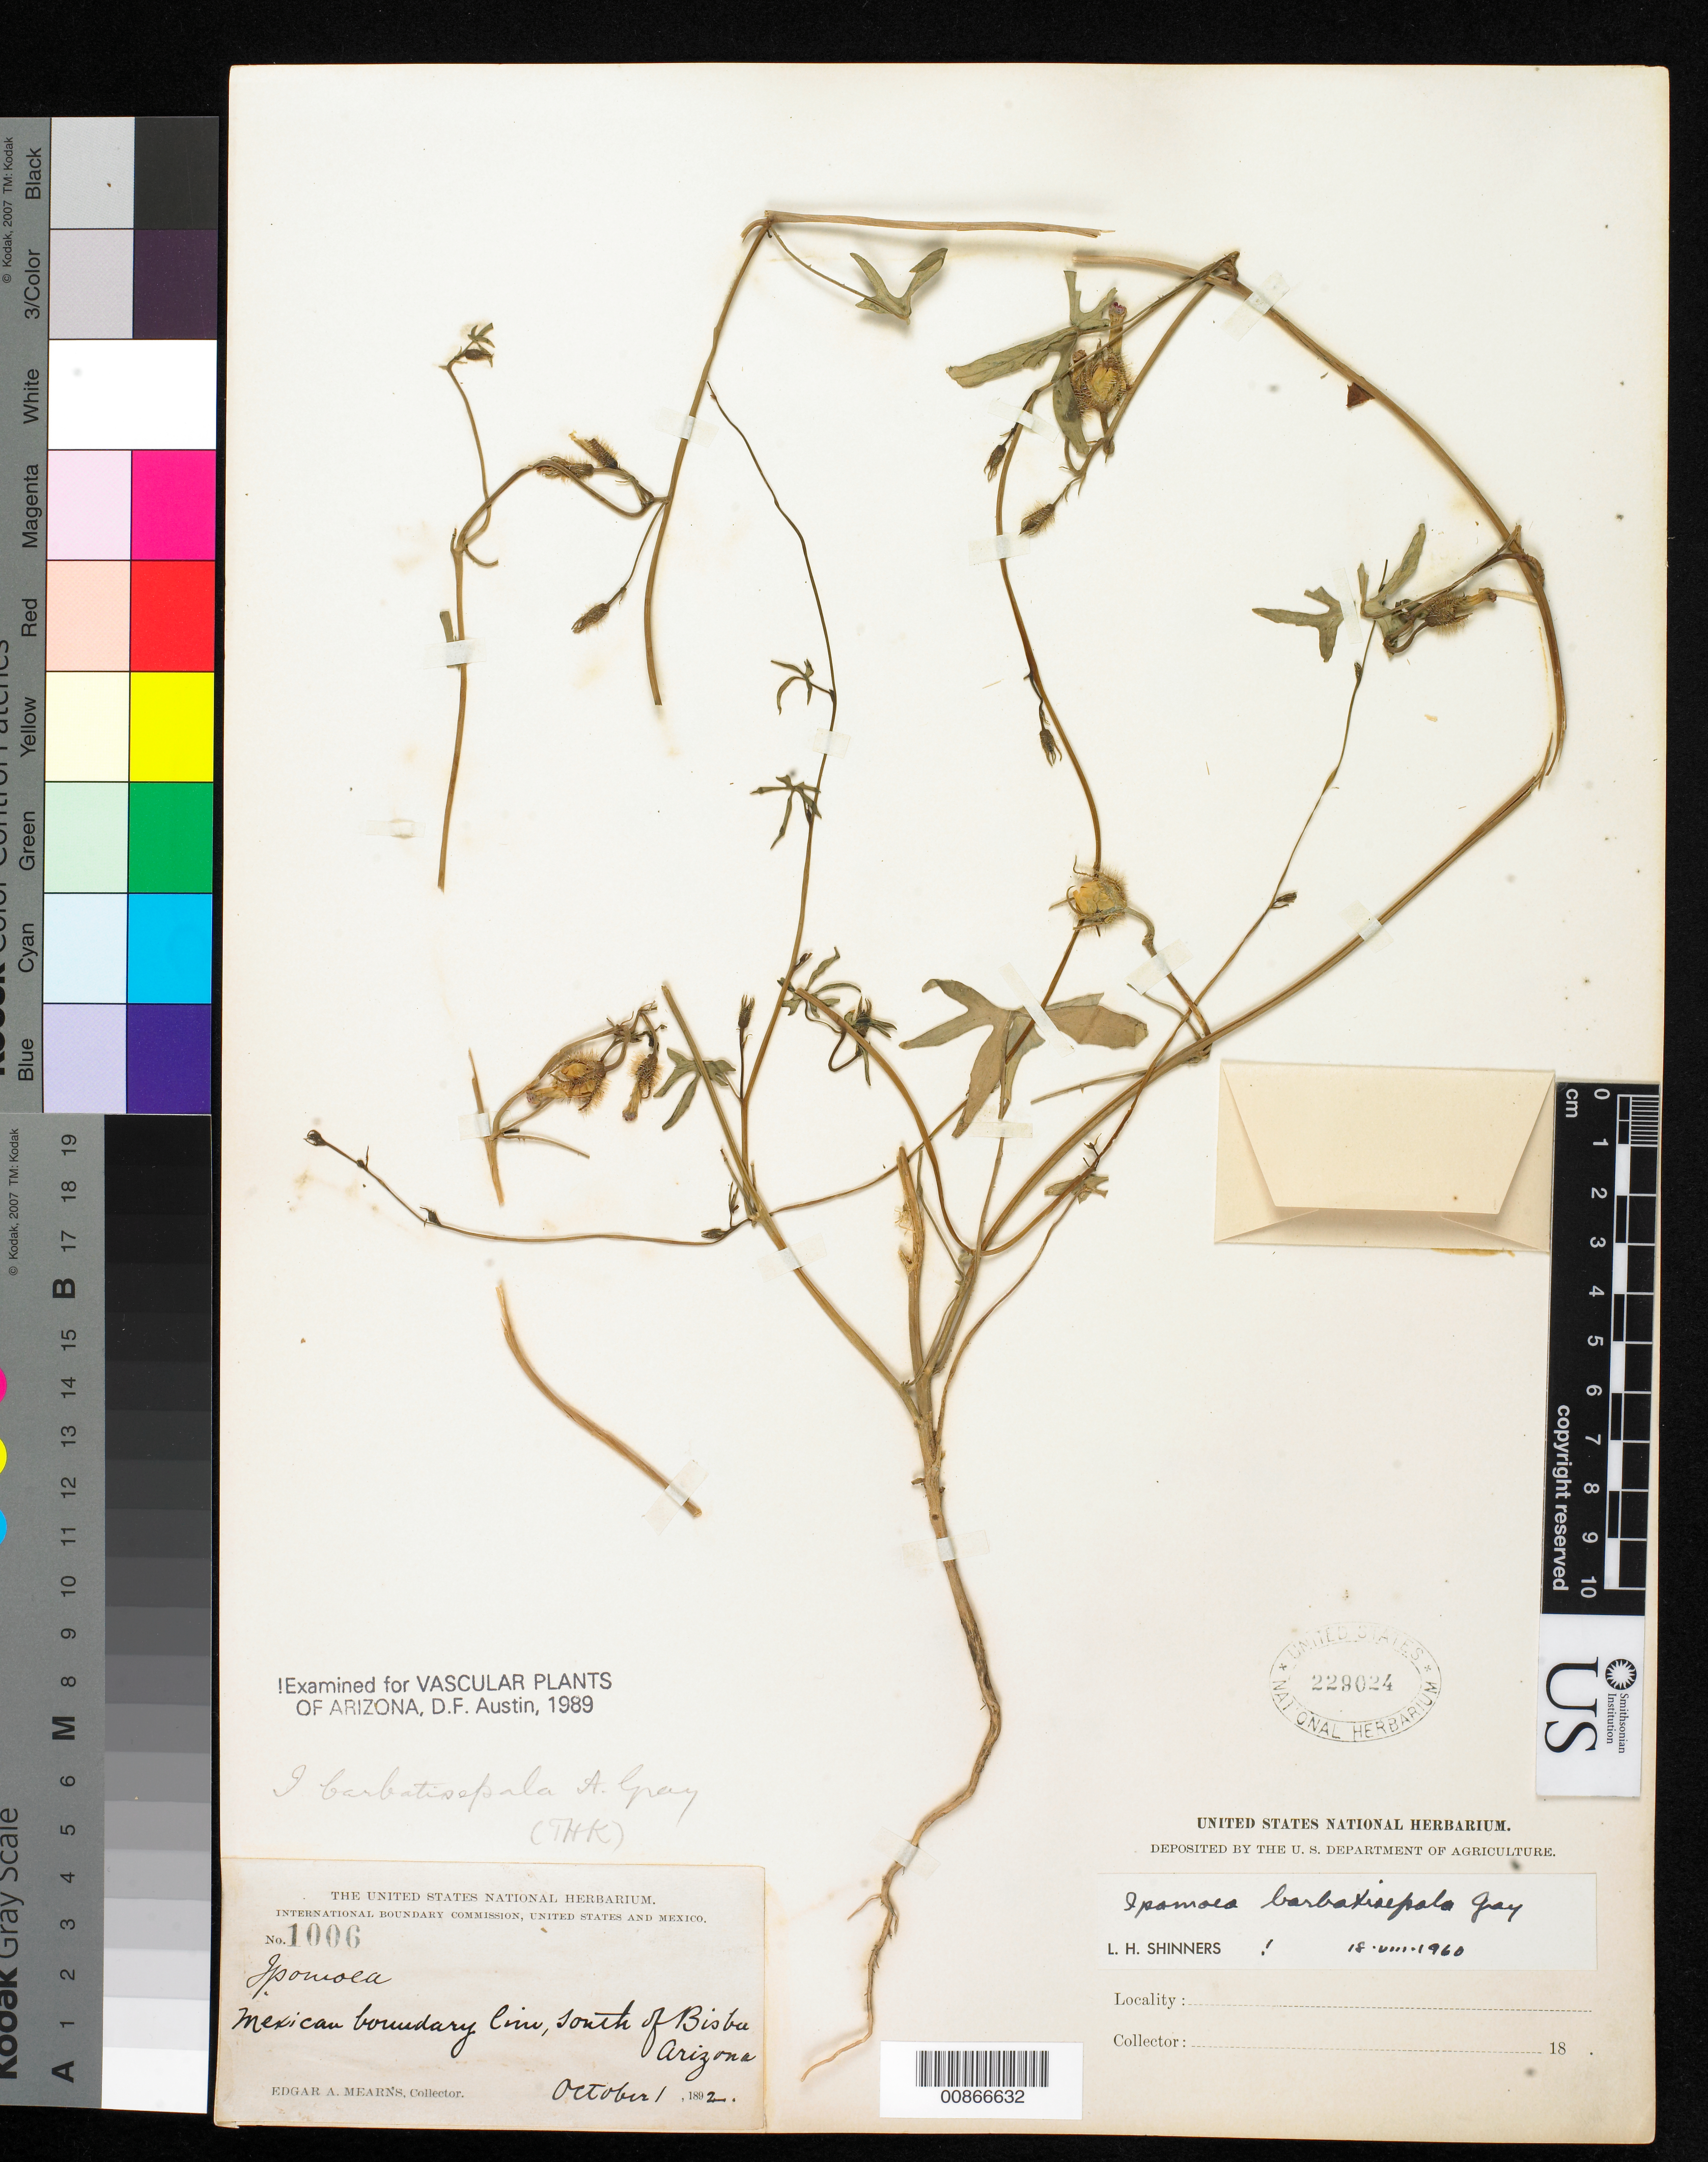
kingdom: Plantae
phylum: Tracheophyta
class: Magnoliopsida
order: Solanales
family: Convolvulaceae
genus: Ipomoea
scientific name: Ipomoea barbatisepala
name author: A. Gray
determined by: Austin, D. F.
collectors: E. A. Mearns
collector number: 1006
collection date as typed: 01 Oct 1892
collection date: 1892-10-01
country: United States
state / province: Arizona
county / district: Cochise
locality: Mexican Boundary Line, S of Bisbee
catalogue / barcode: US 229024